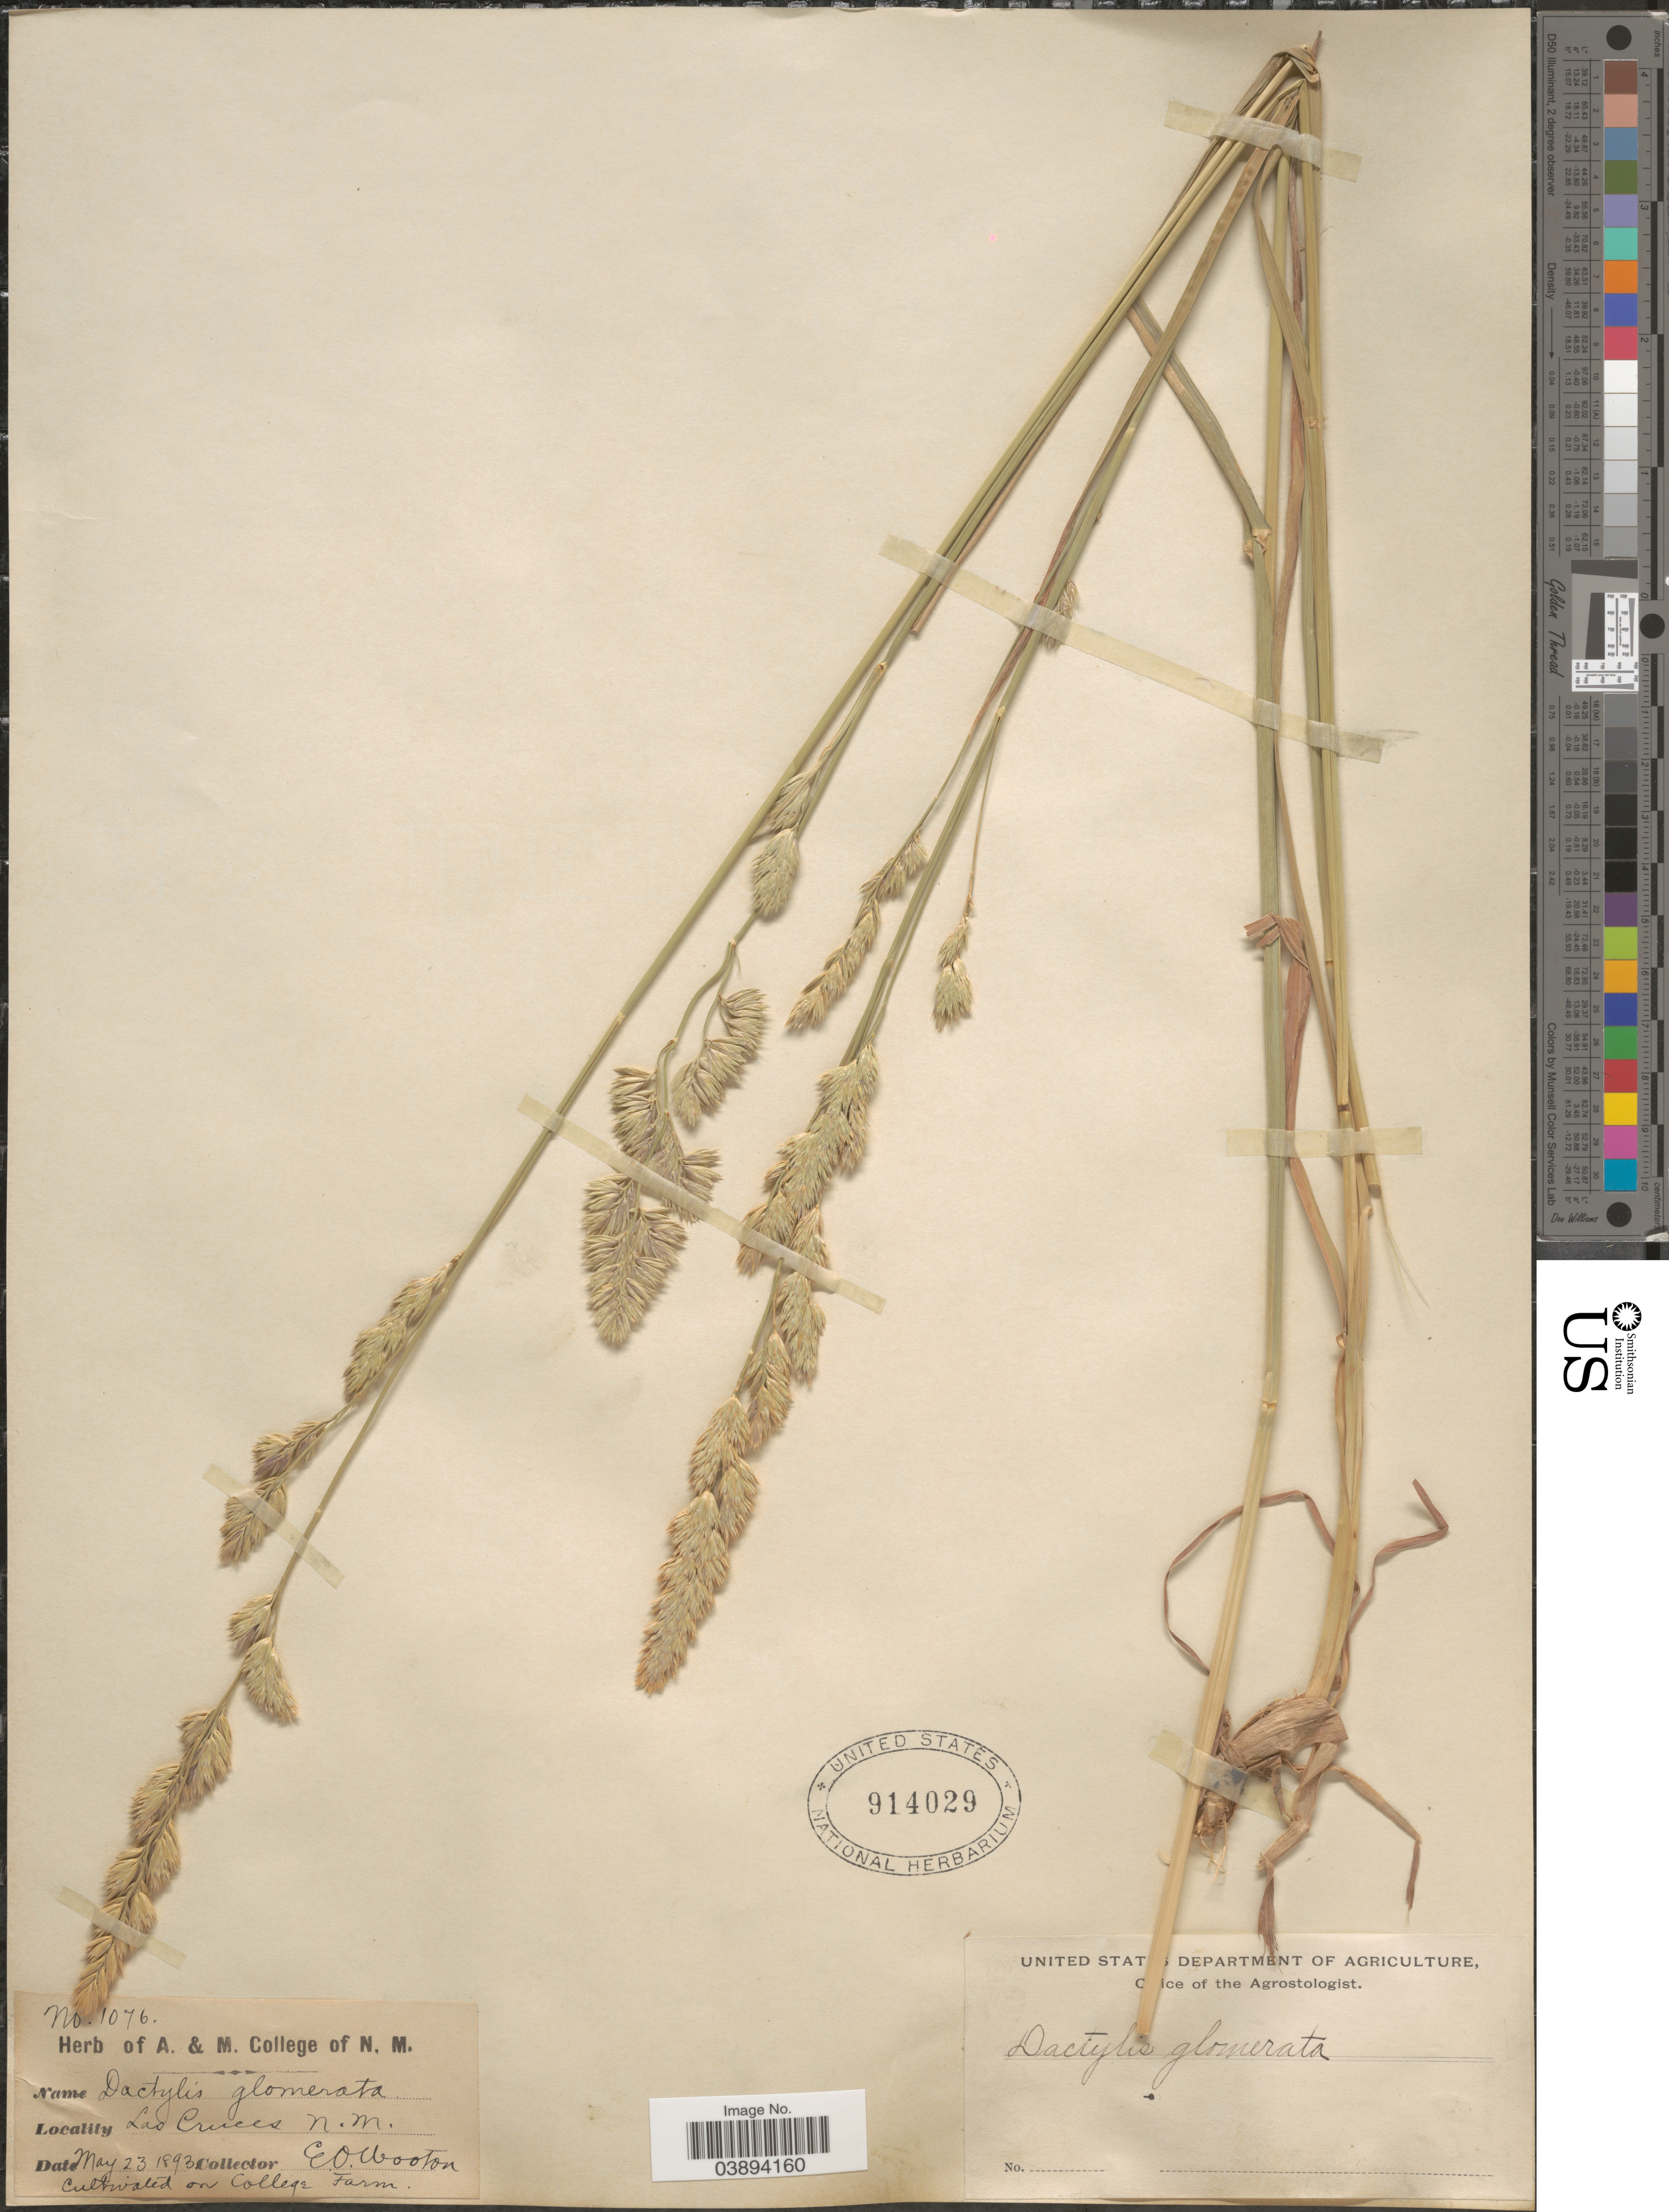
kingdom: Plantae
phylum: Tracheophyta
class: Liliopsida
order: Poales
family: Poaceae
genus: Dactylis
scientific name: Dactylis glomerata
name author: L.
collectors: E. O. Wooton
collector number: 1076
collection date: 1893-05-23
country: United States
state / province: New Mexico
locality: Cultivated on College Farm.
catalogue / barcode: US 914029